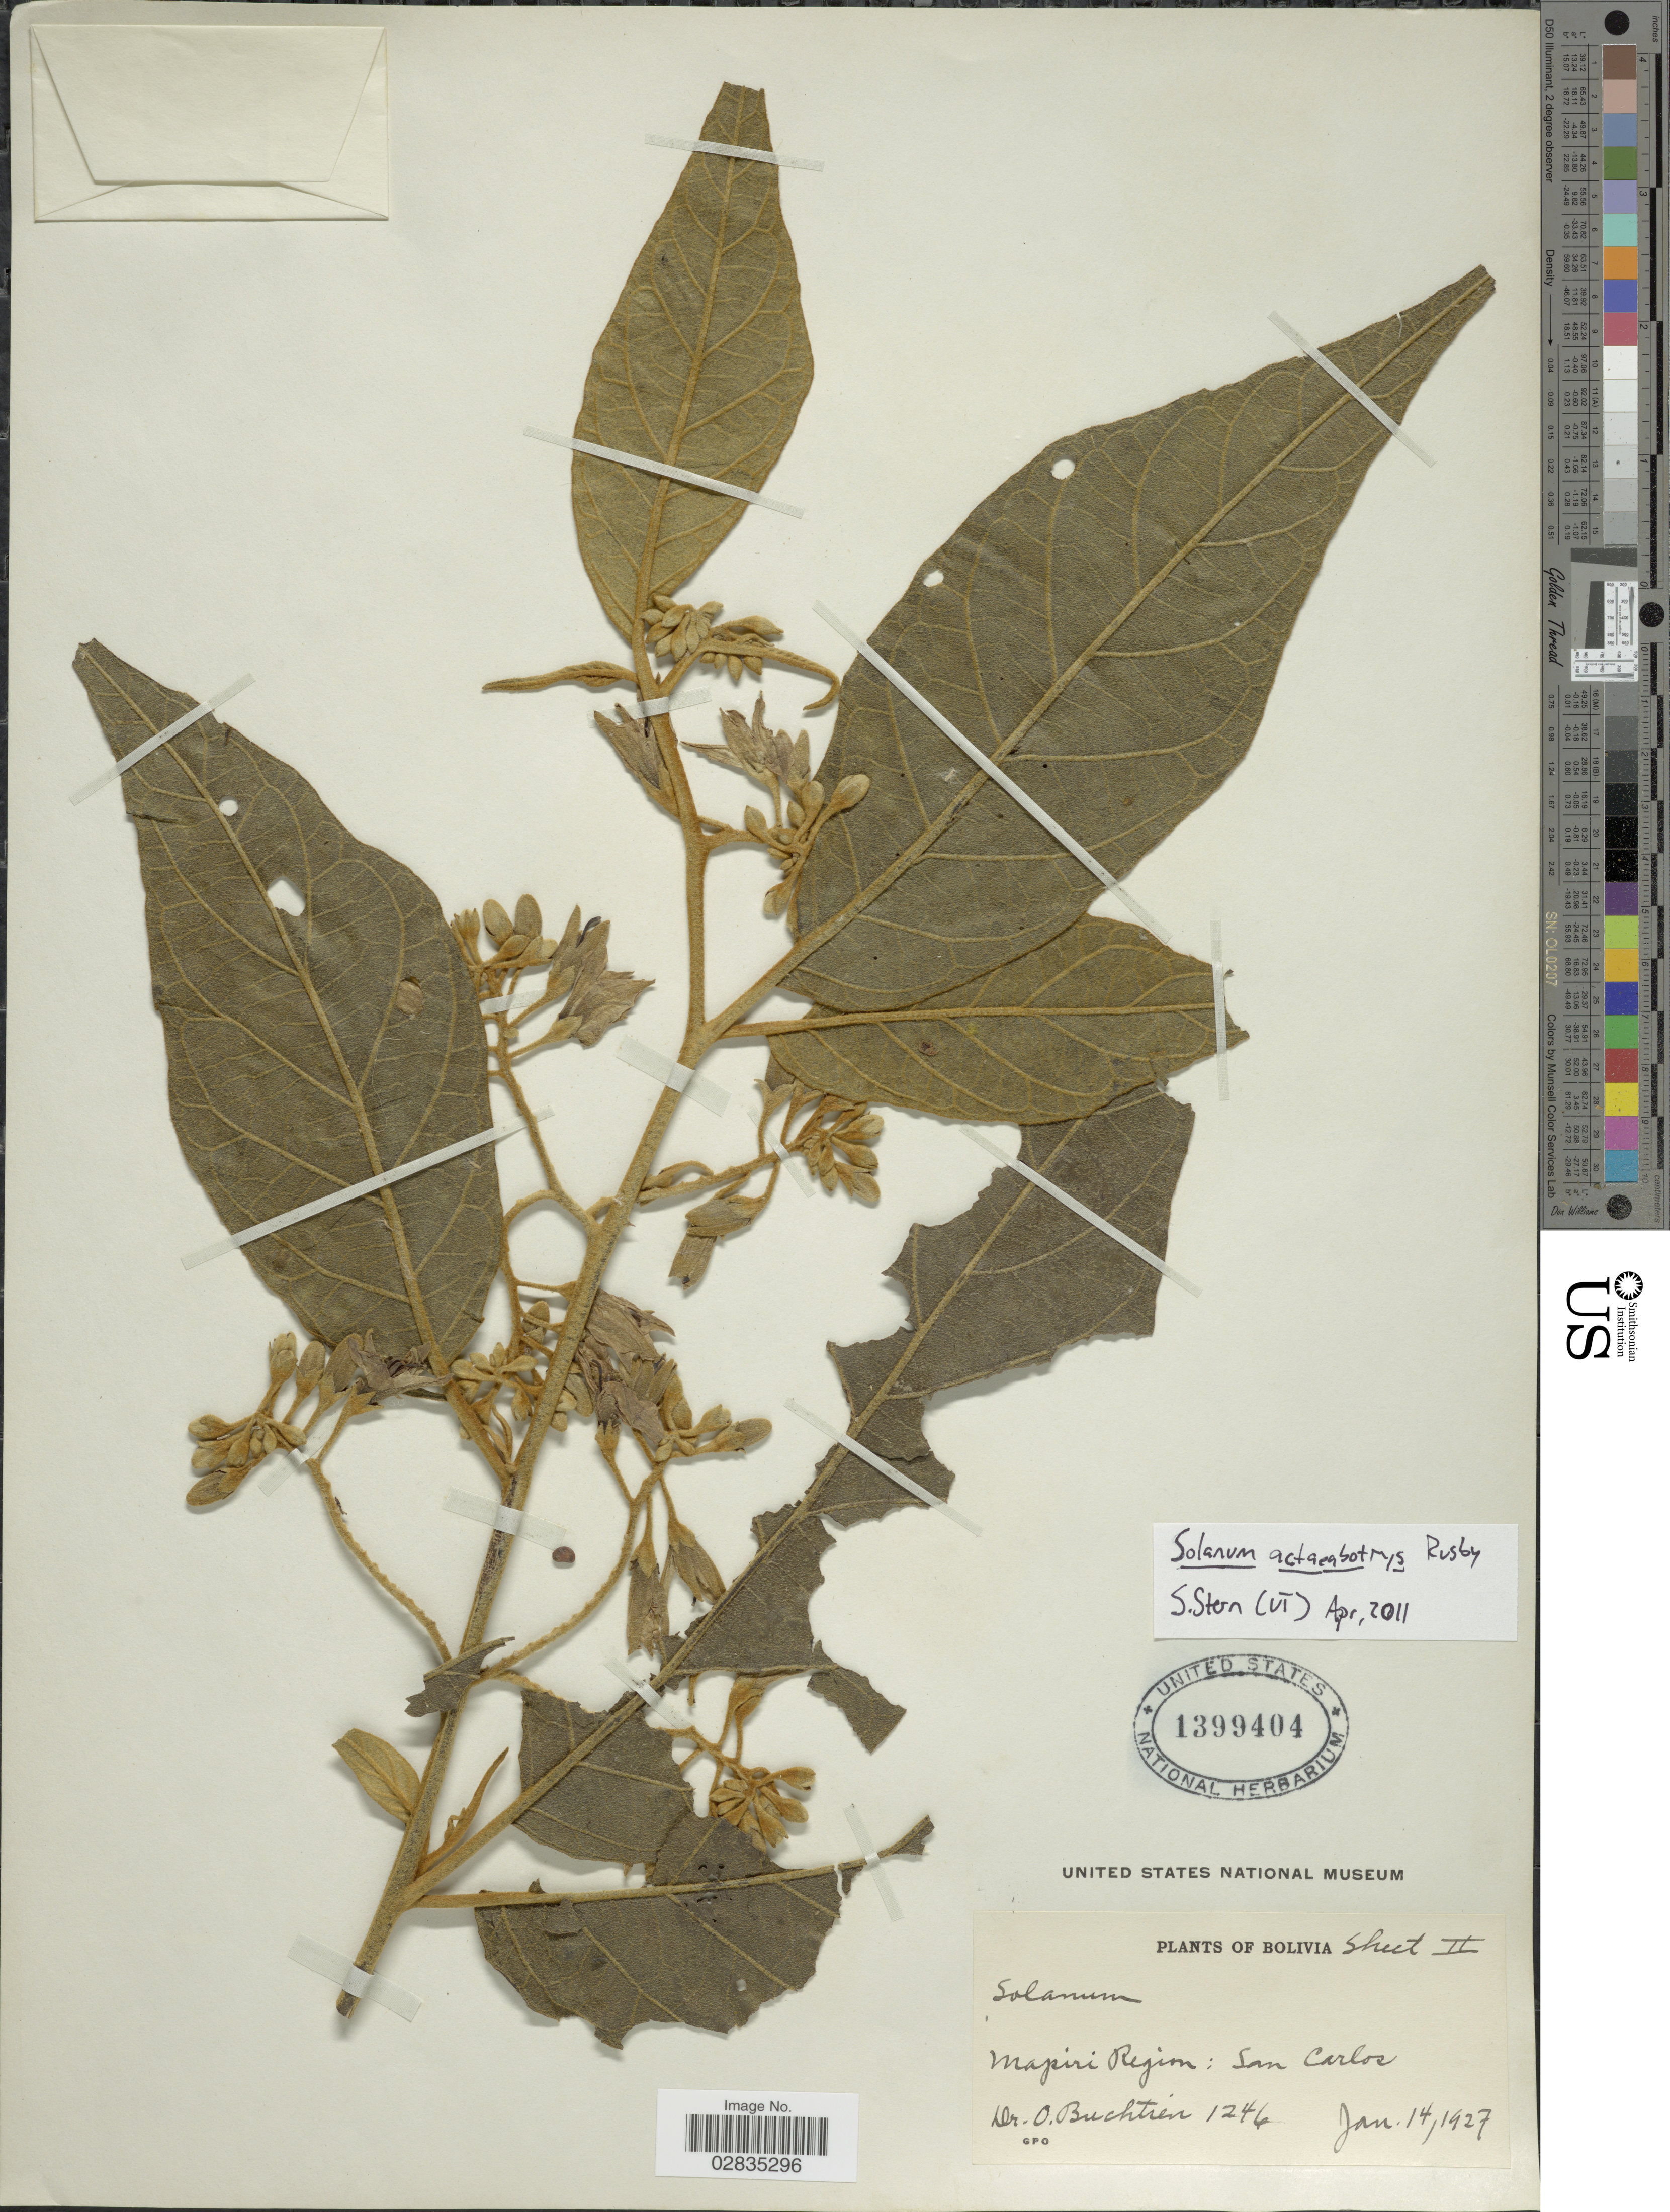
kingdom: Plantae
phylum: Tracheophyta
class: Magnoliopsida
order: Solanales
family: Solanaceae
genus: Solanum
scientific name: Solanum actaeabotrys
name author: Rusby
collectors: O. Buchtien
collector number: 1246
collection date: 1927-01-14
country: Bolivia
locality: Mapiri Region: San Carlos.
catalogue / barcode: US 1399404